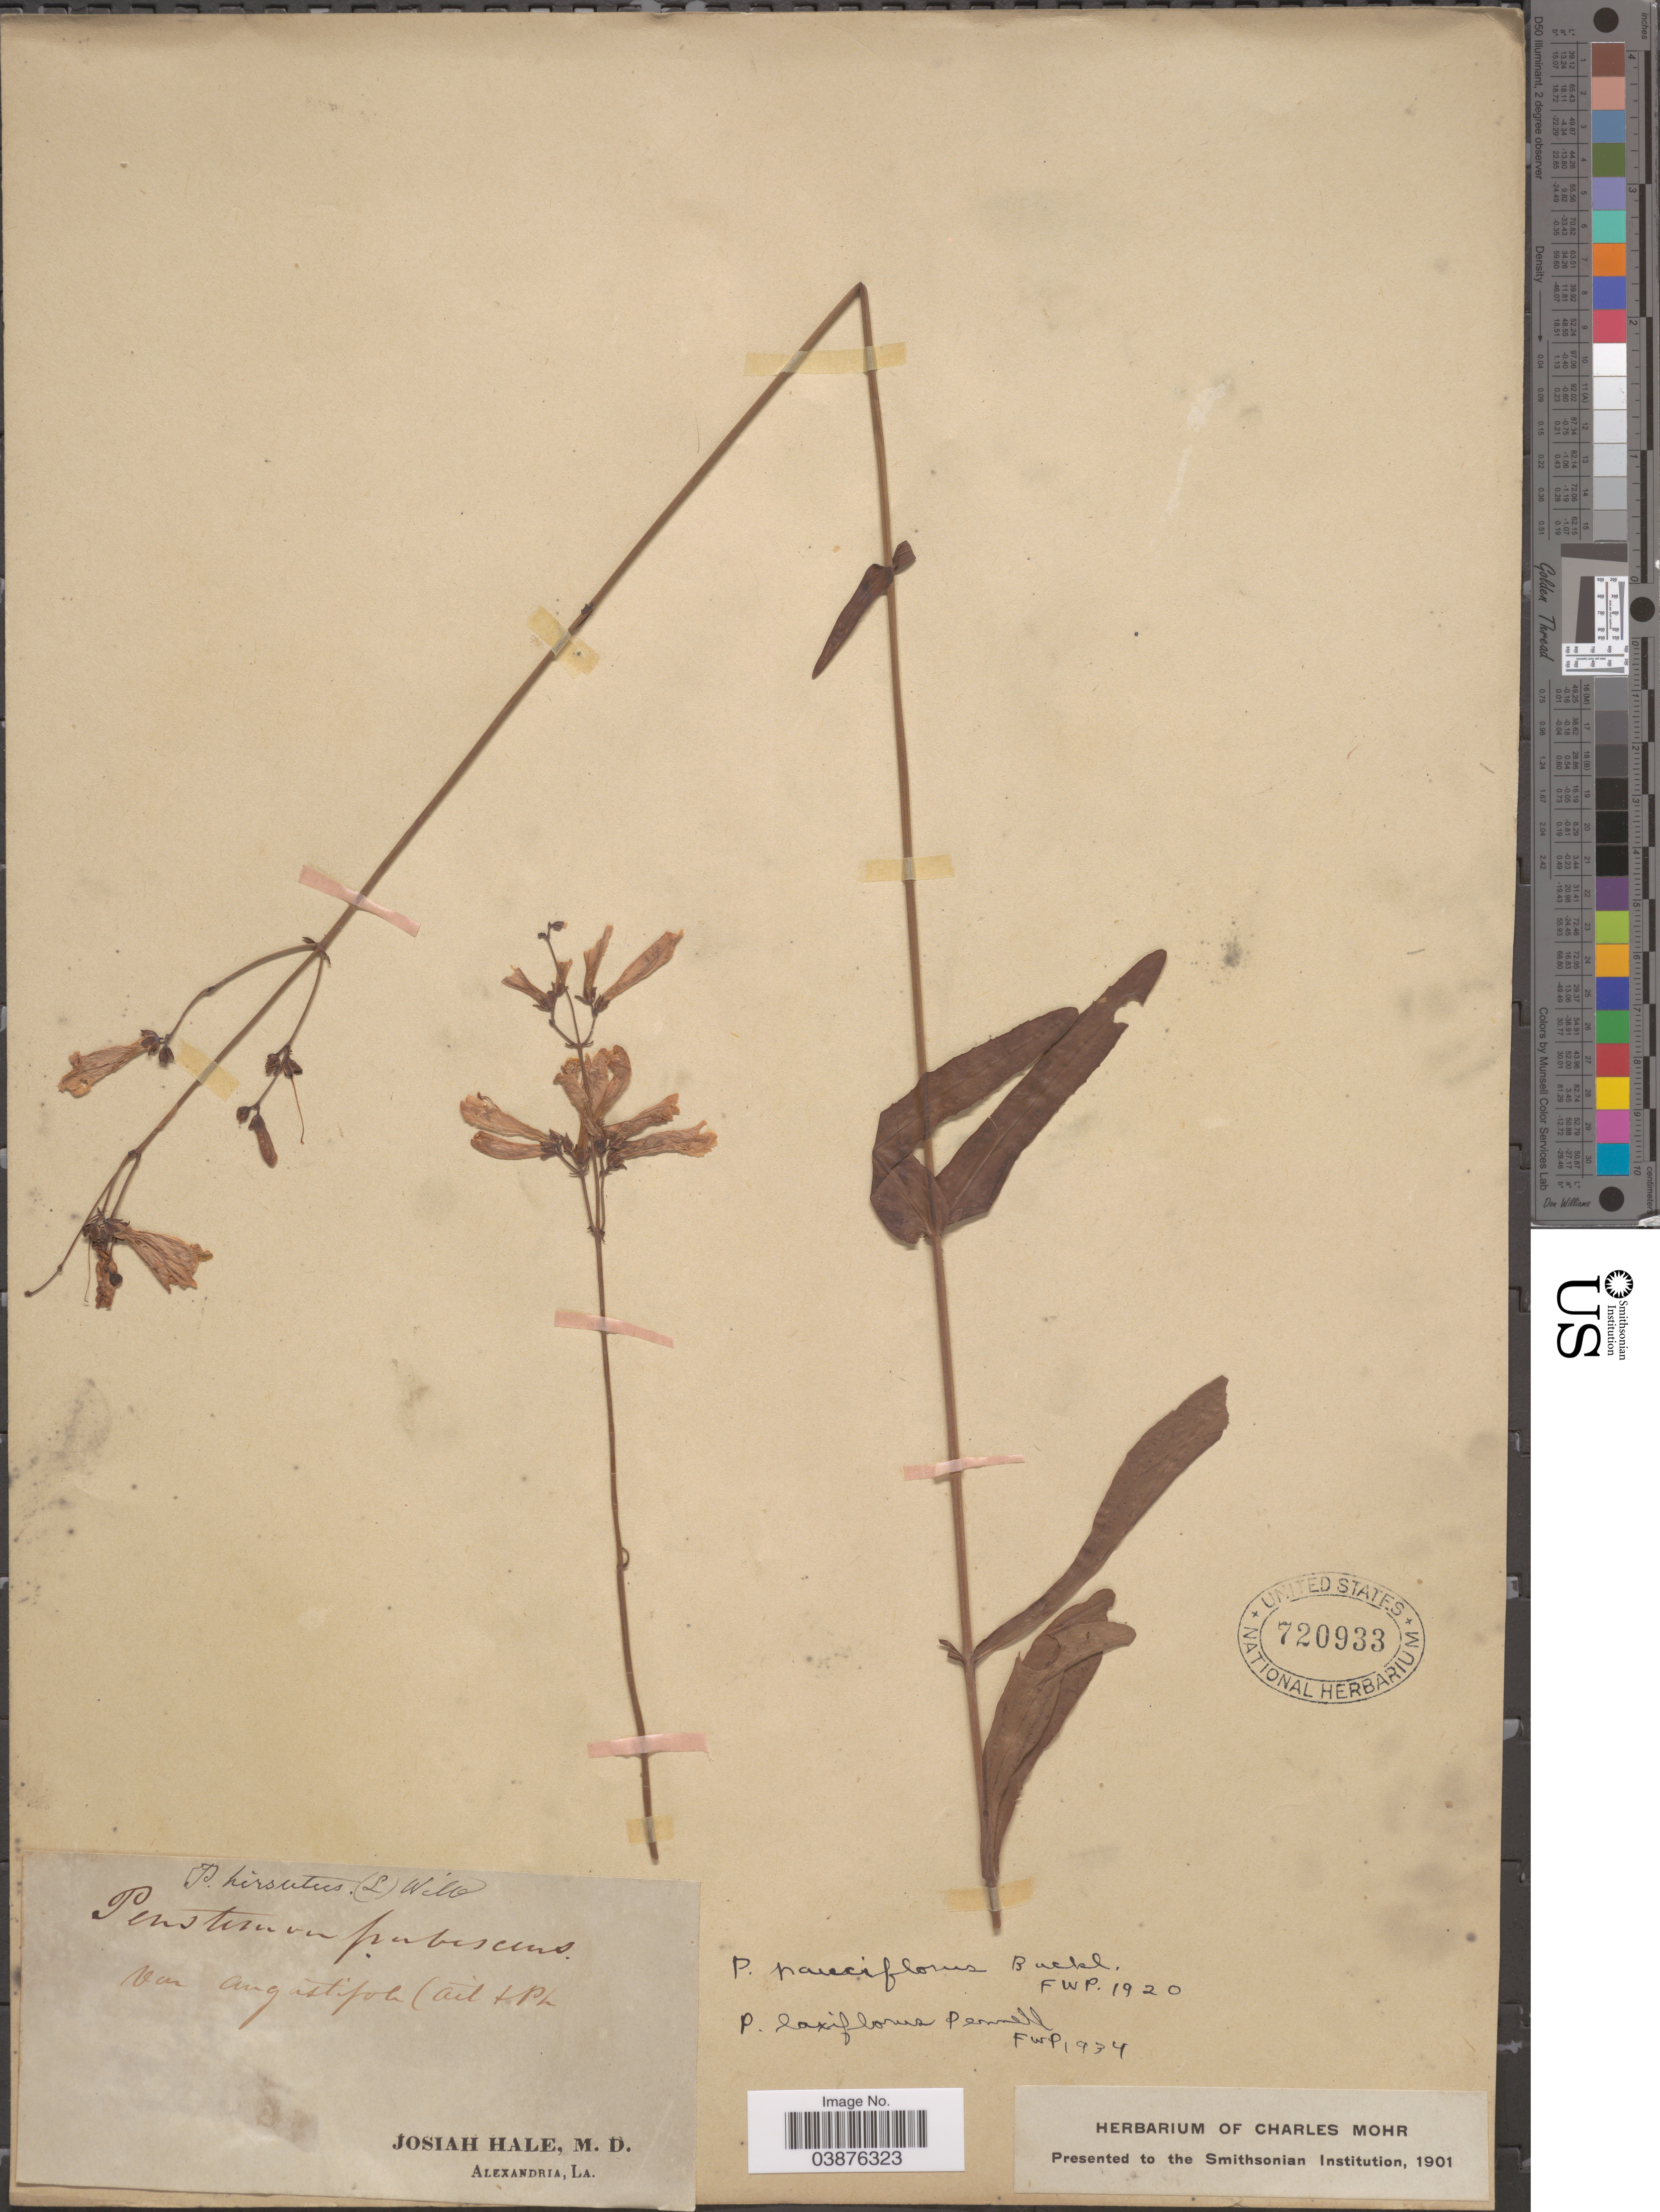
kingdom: Plantae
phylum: Tracheophyta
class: Magnoliopsida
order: Lamiales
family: Plantaginaceae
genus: Penstemon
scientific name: Penstemon laxiflorus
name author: Pennell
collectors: J. Hale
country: United States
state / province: Louisiana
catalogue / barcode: US 720933